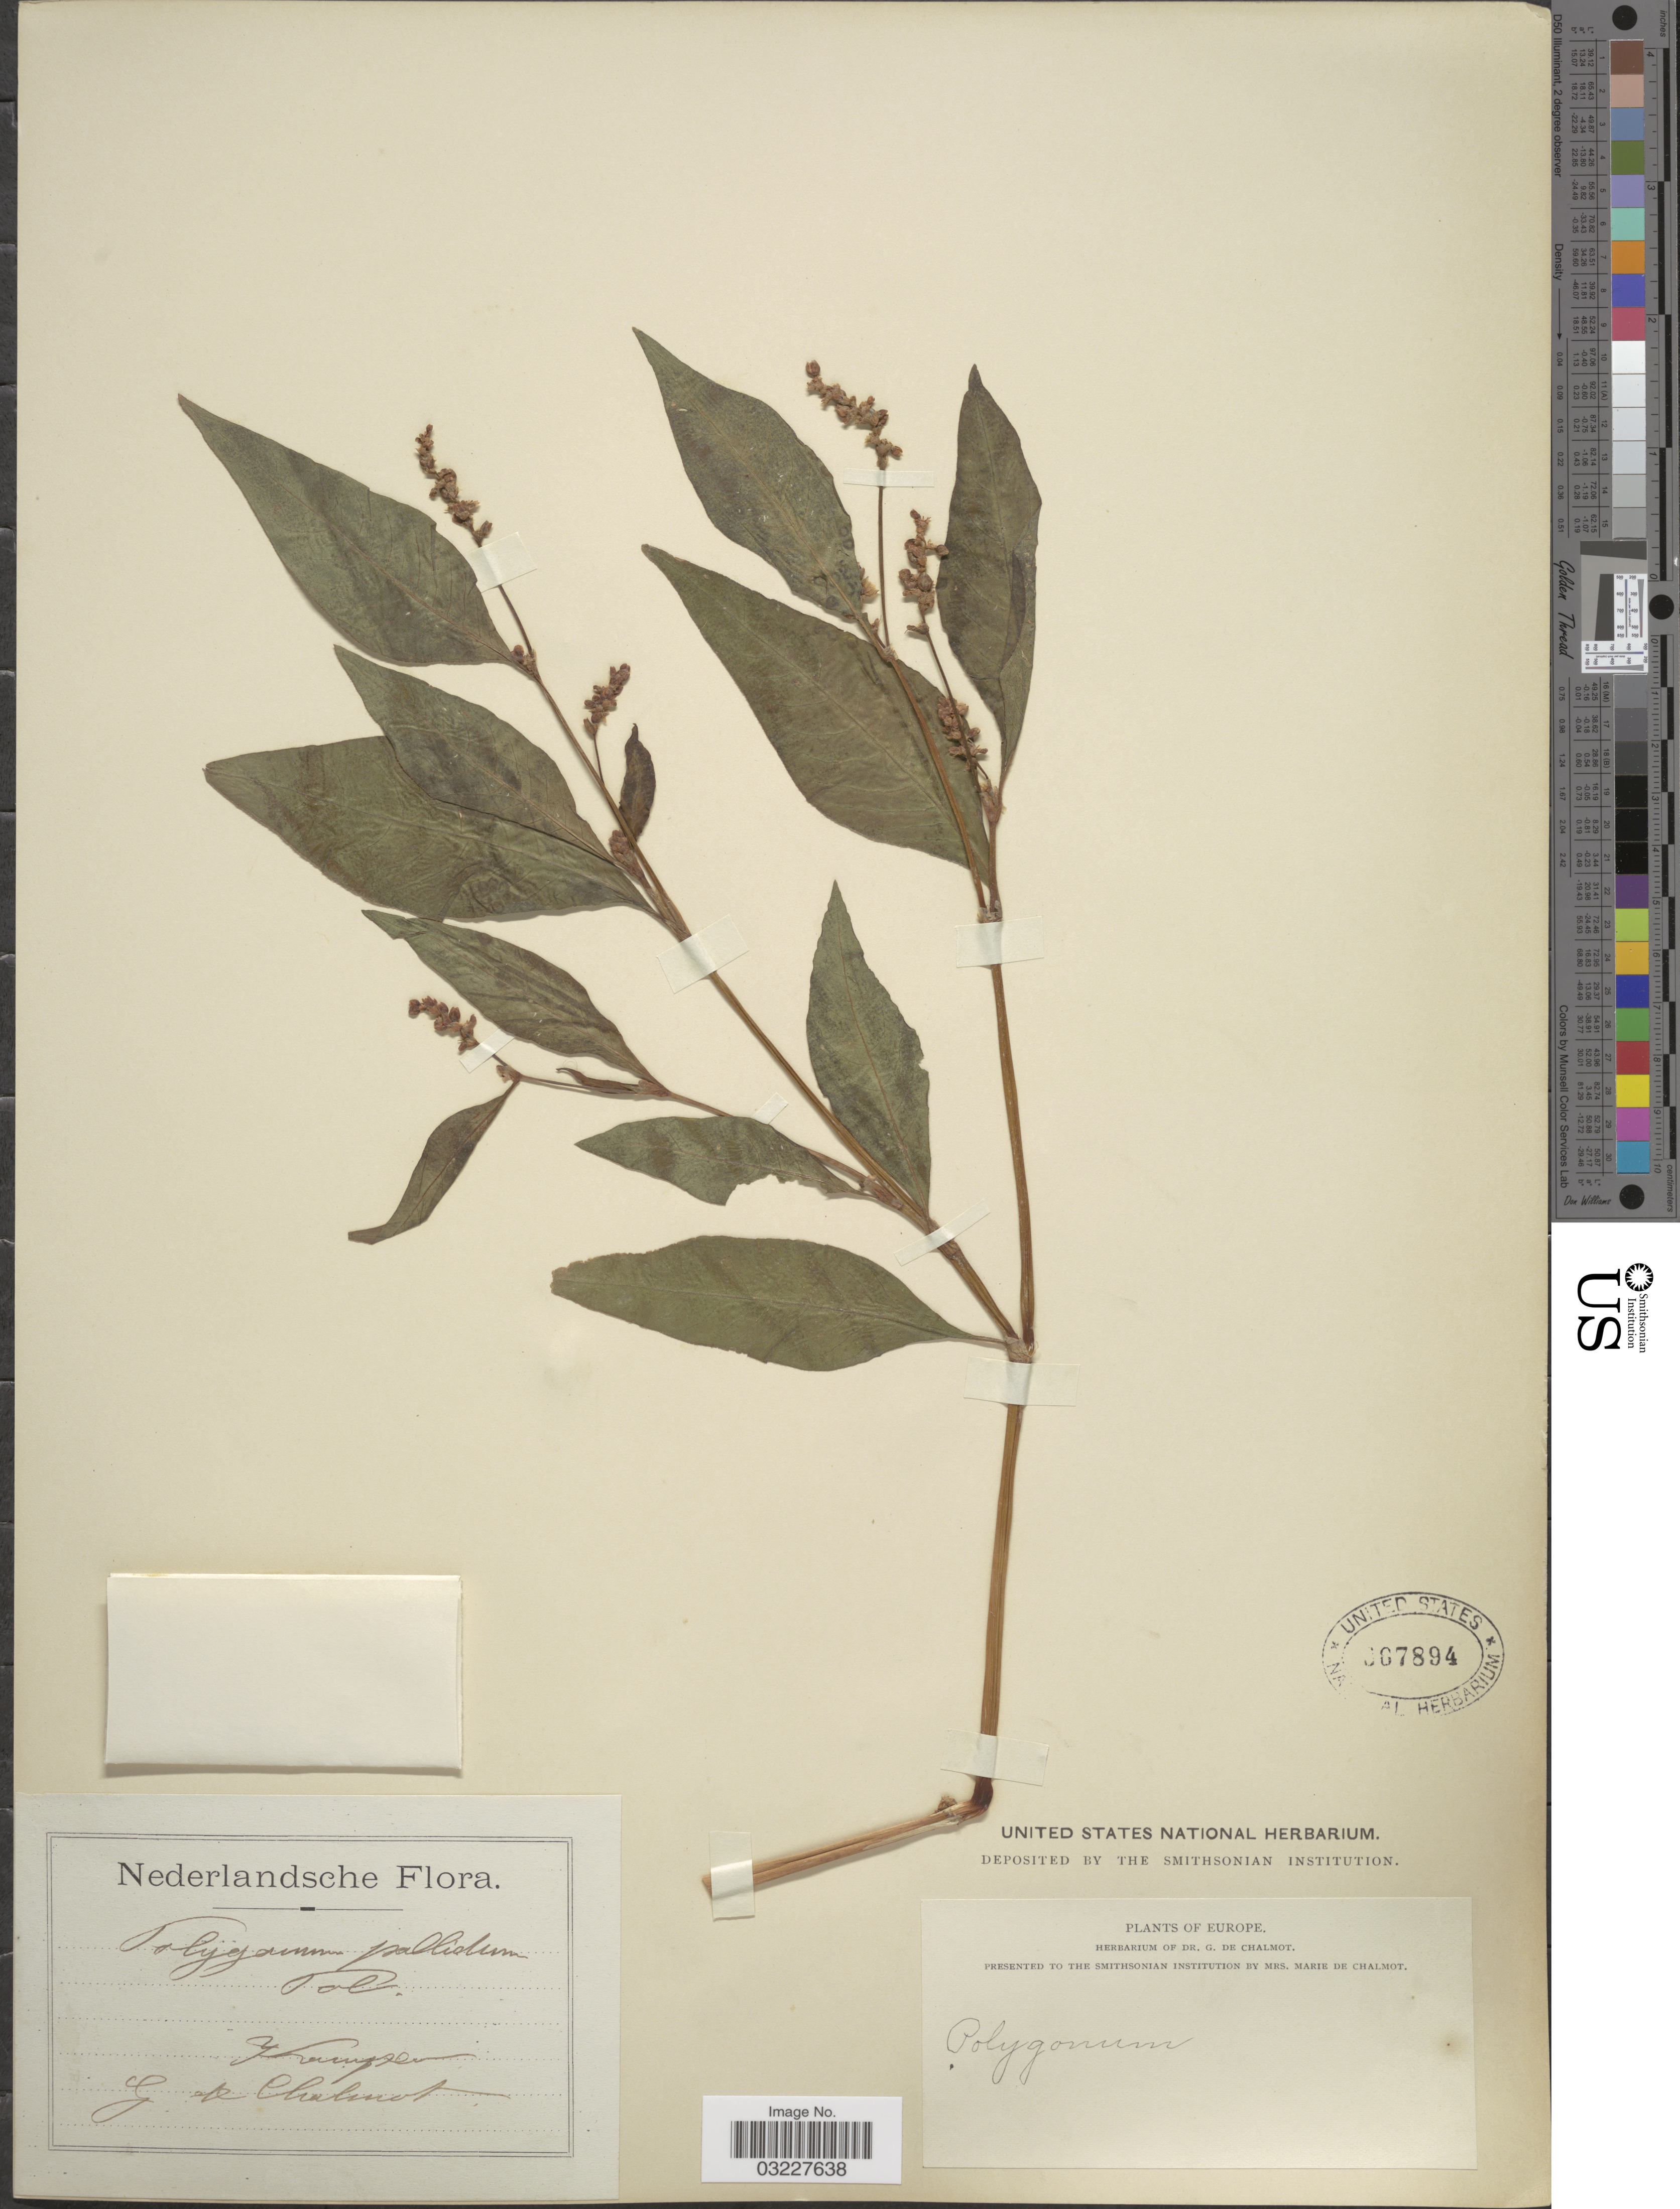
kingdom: Plantae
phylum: Tracheophyta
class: Magnoliopsida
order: Caryophyllales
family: Polygonaceae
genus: Polygonum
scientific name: Polygonum pallidum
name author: With.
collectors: G. de Chalmot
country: Netherlands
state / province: Overijssel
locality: Kampen